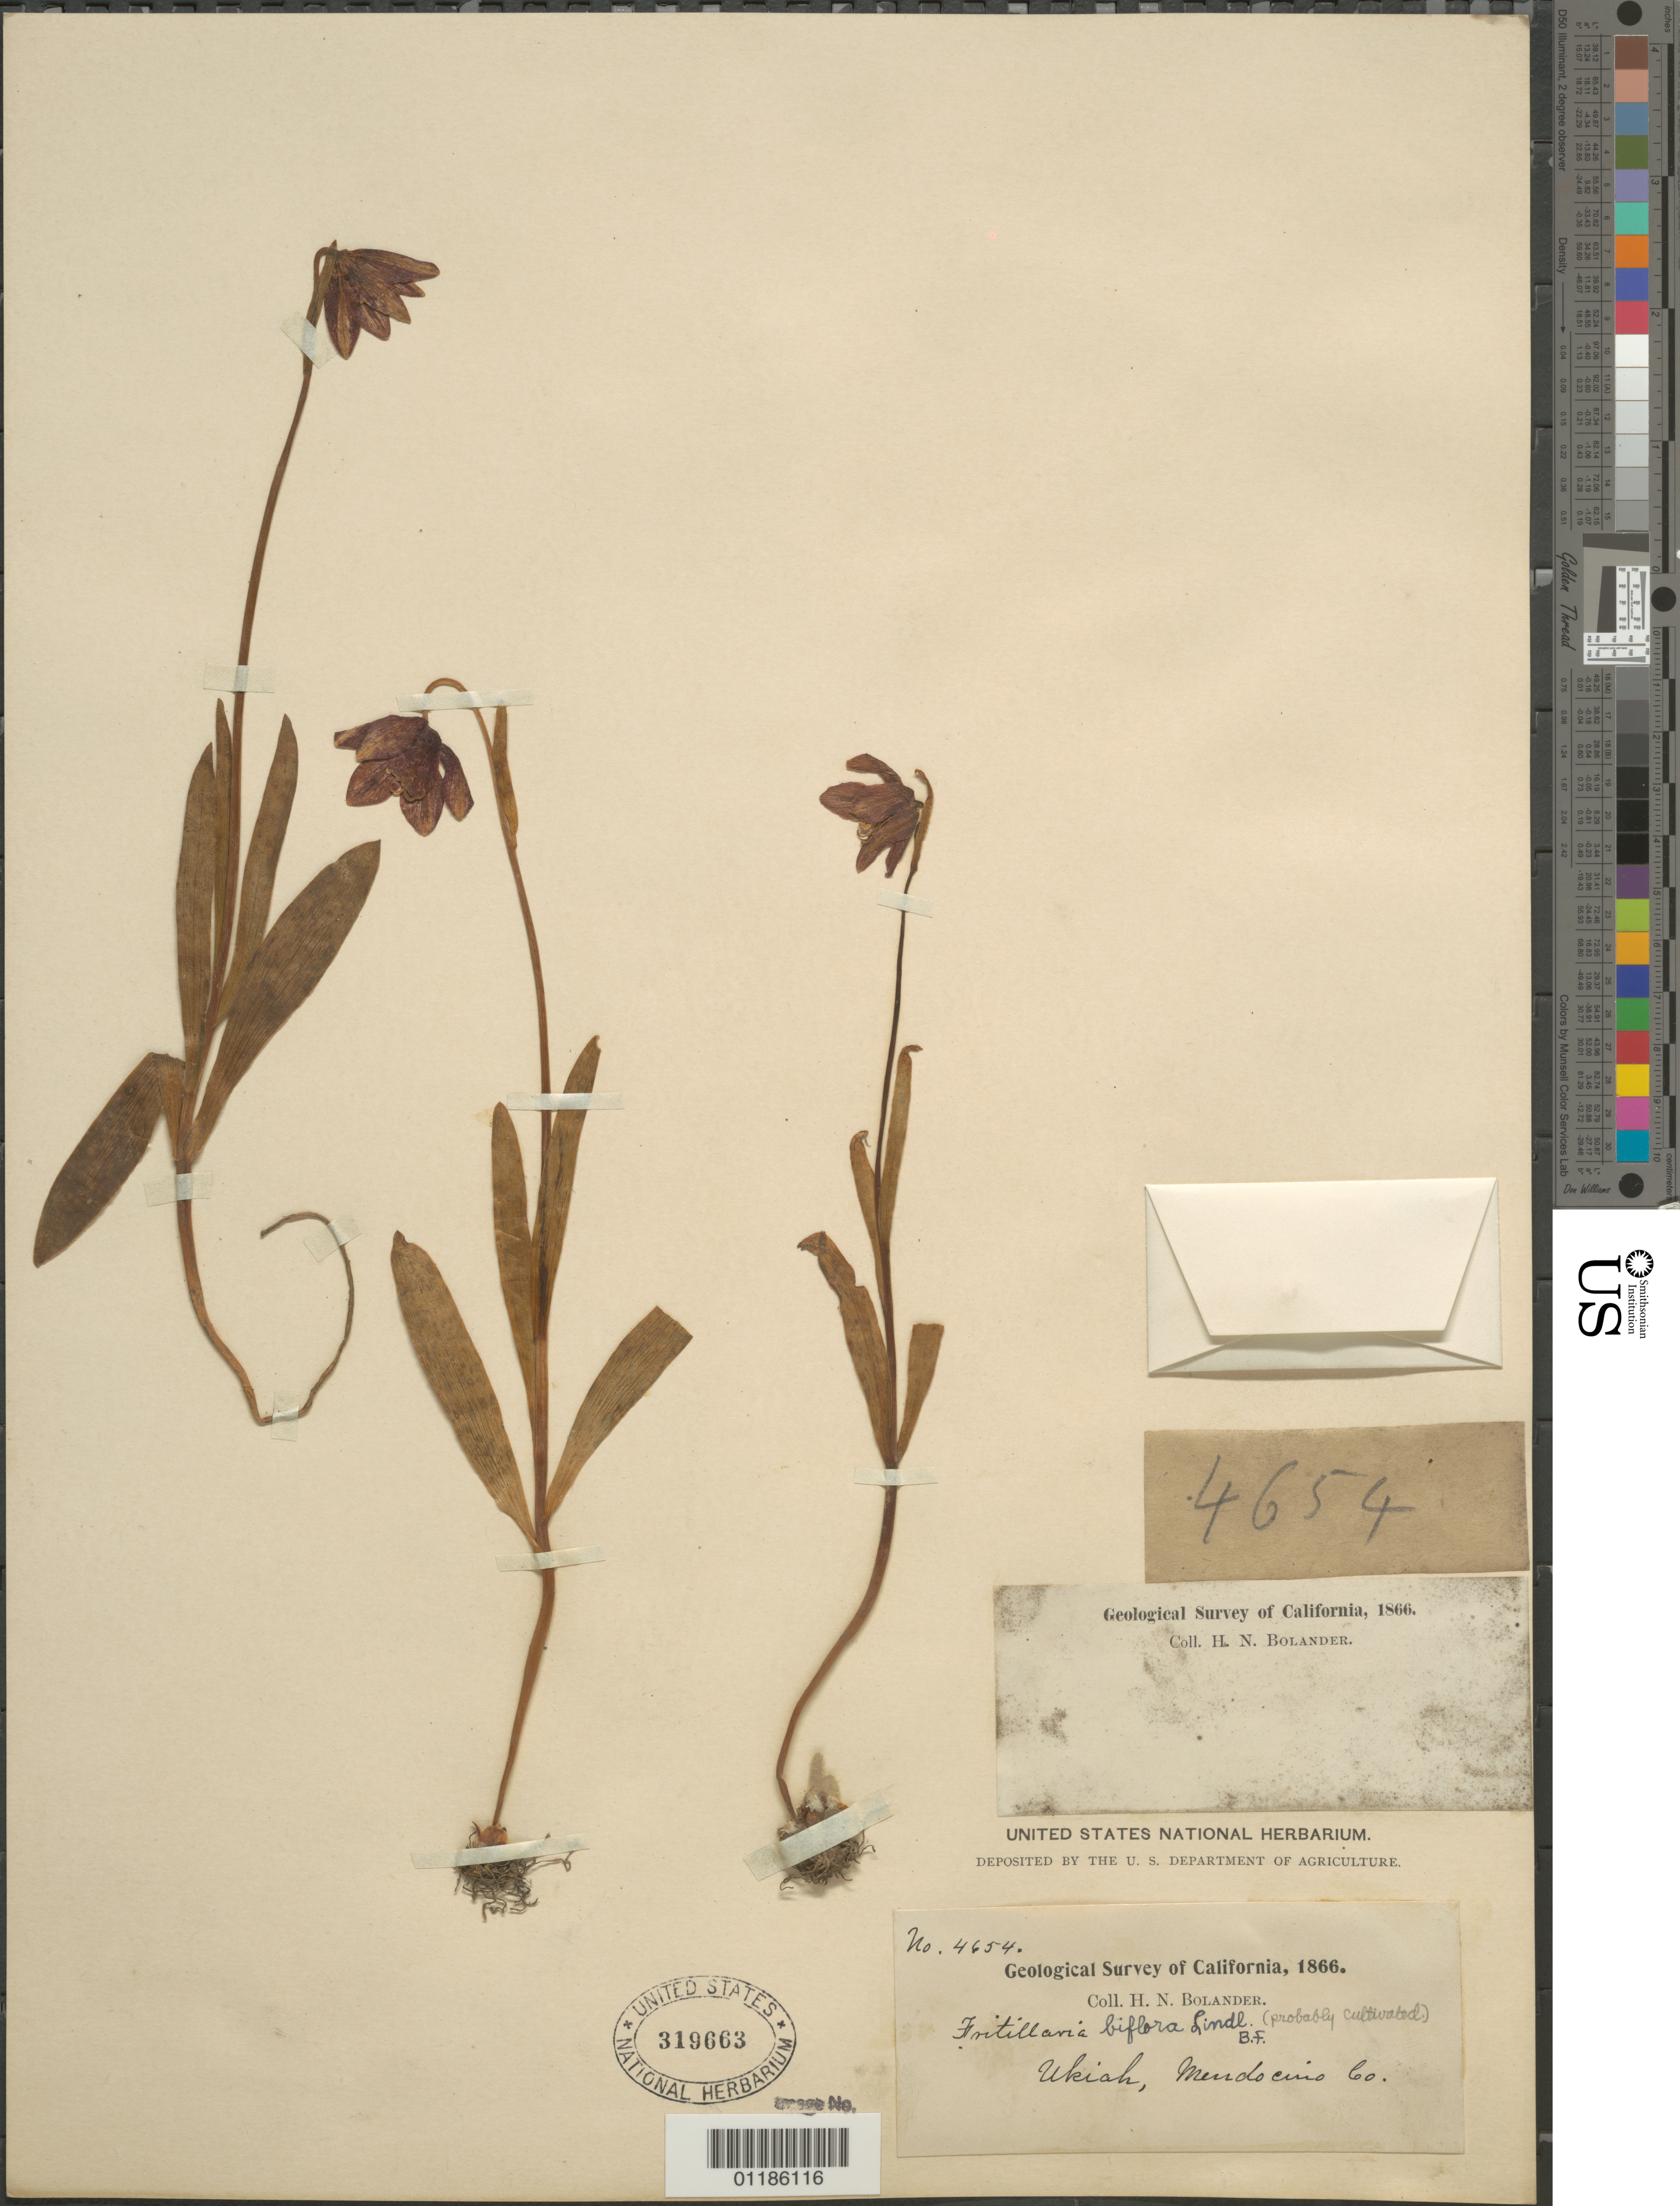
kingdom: Plantae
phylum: Tracheophyta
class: Liliopsida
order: Liliales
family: Liliaceae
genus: Fritillaria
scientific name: Fritillaria biflora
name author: Lindl.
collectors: H. Bolander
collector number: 4654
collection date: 1866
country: United States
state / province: California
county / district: Mendocino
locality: Ukiah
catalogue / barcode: US 319663